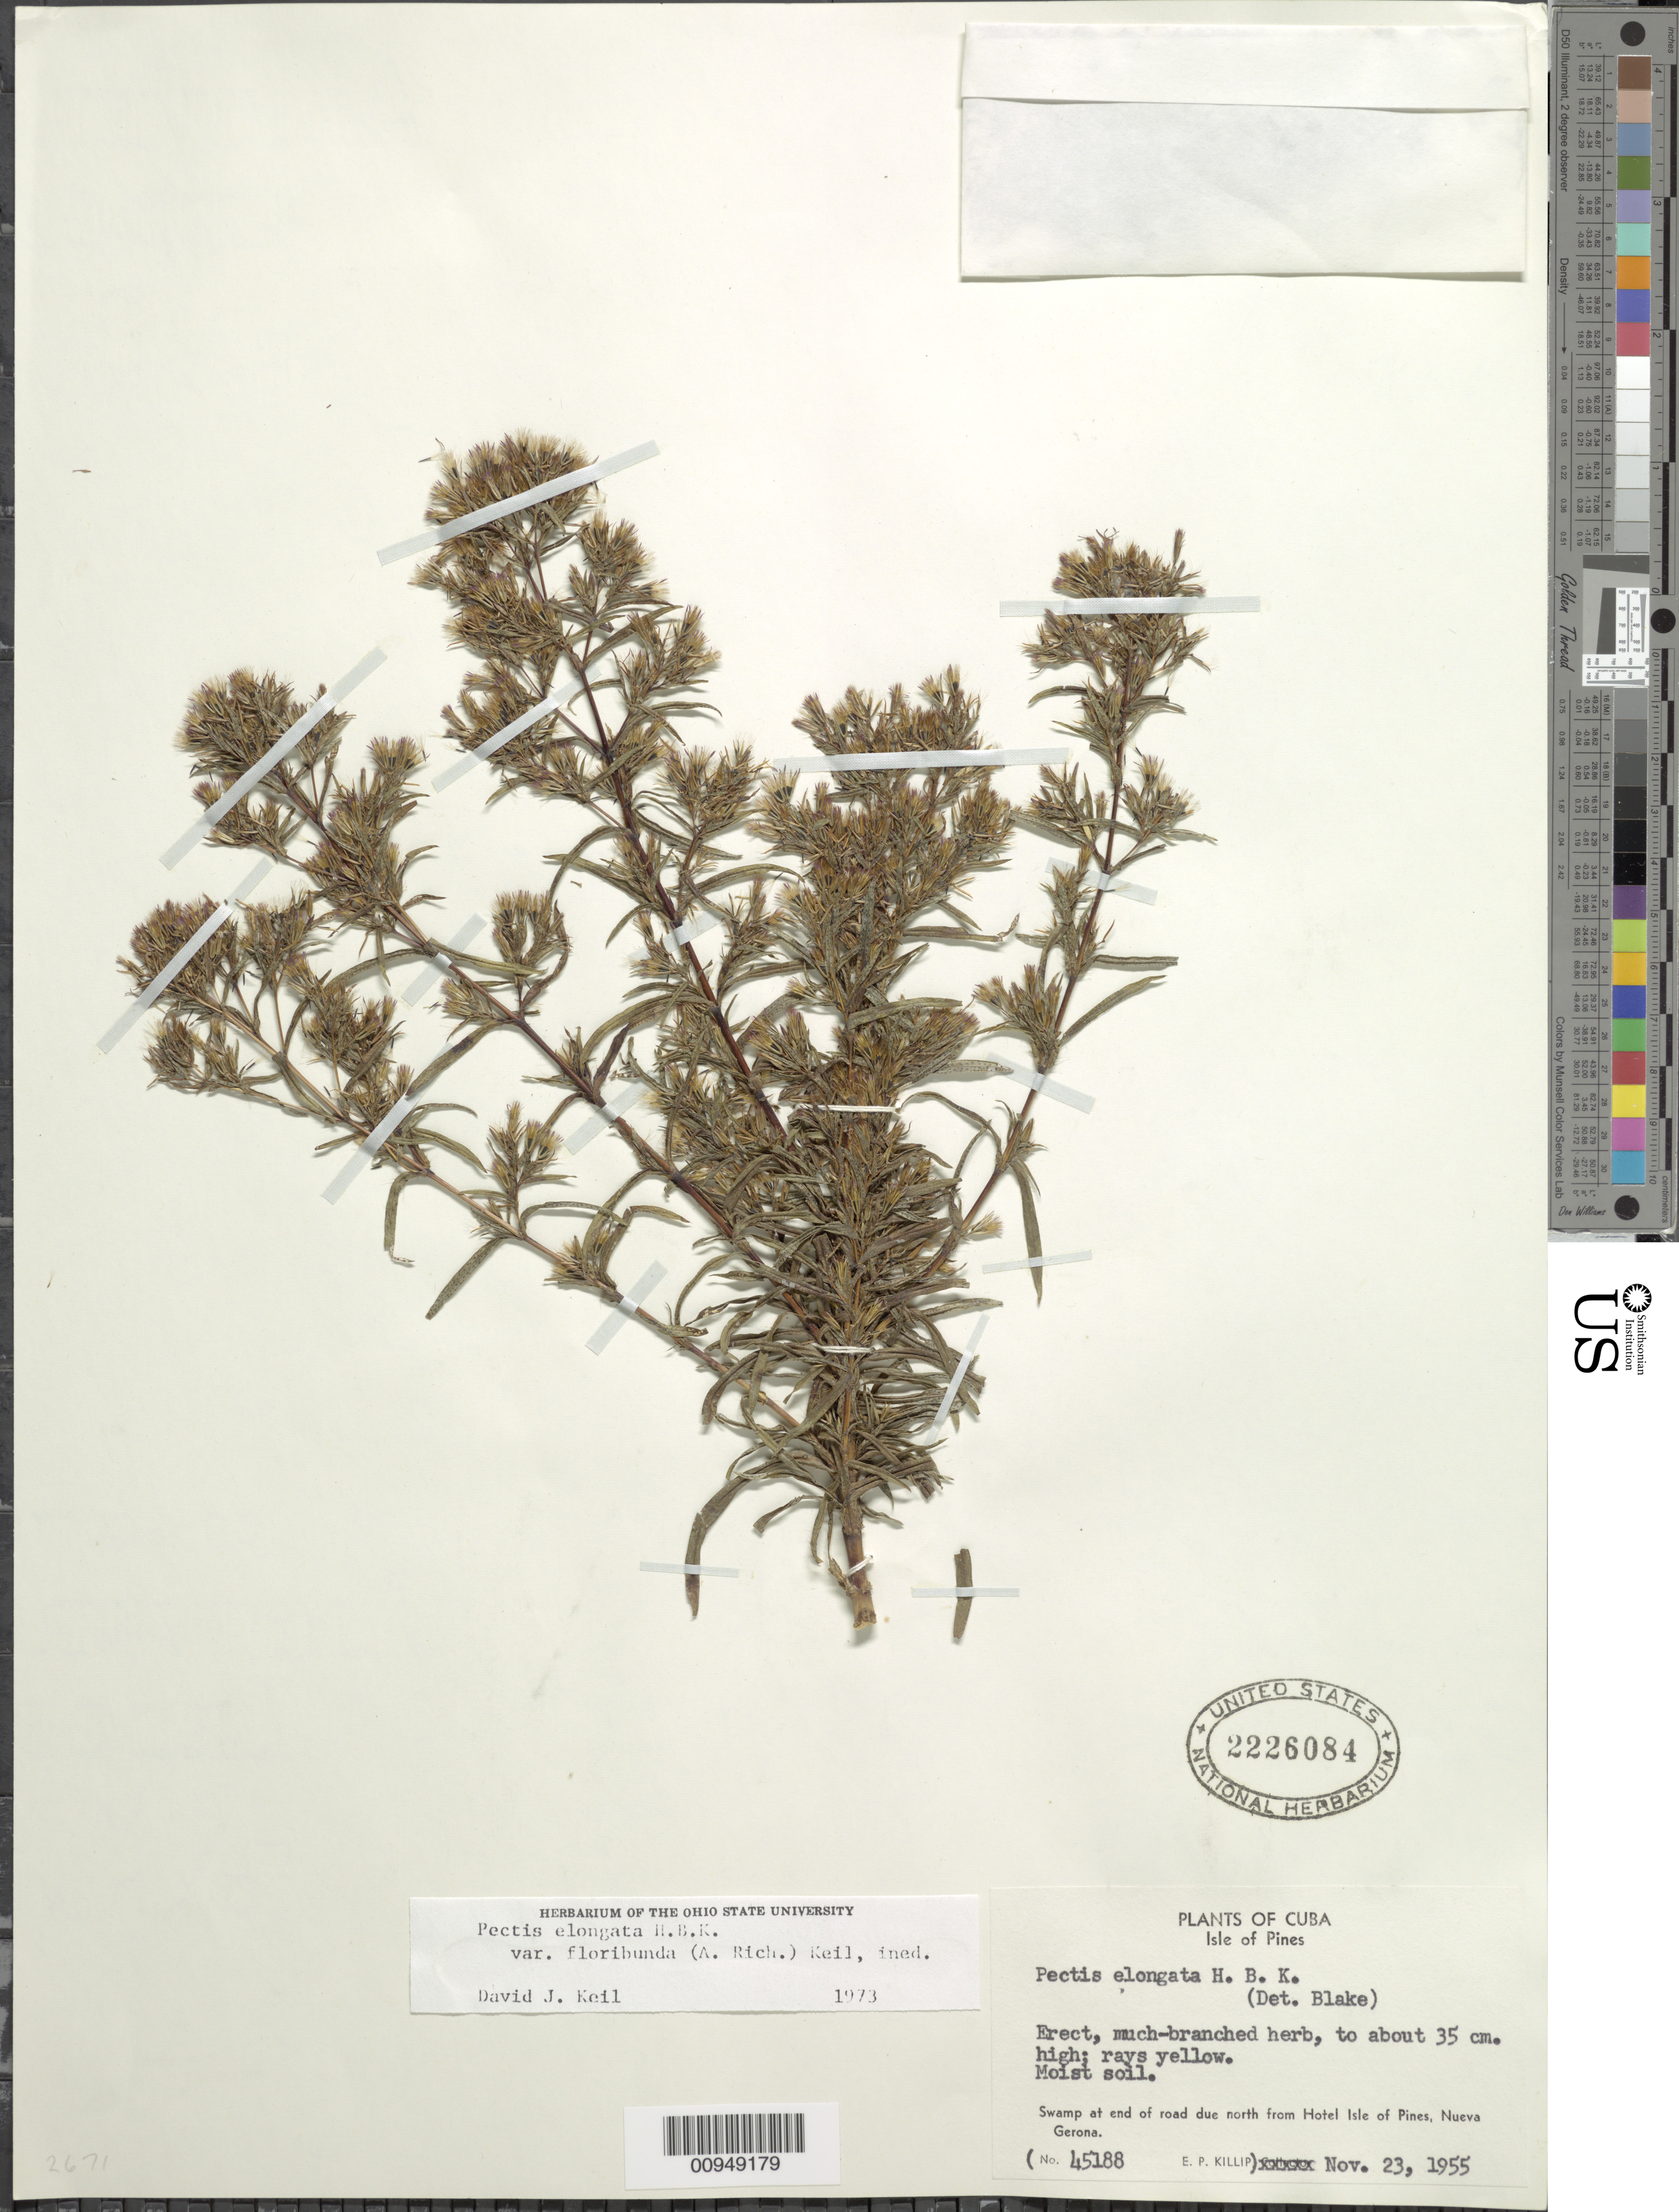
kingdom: Plantae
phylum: Tracheophyta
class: Magnoliopsida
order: Asterales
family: Asteraceae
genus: Pectis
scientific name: Pectis elongata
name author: Kunth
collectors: E. P. Killip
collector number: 45188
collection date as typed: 23 Nov 1955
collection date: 1955-11-23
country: Cuba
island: Isla de la Juventud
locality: Swamp at end of road due north from Hotel Isle of Pines, Nueva Gerona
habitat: Moist soil, swamp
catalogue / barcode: US 2226084